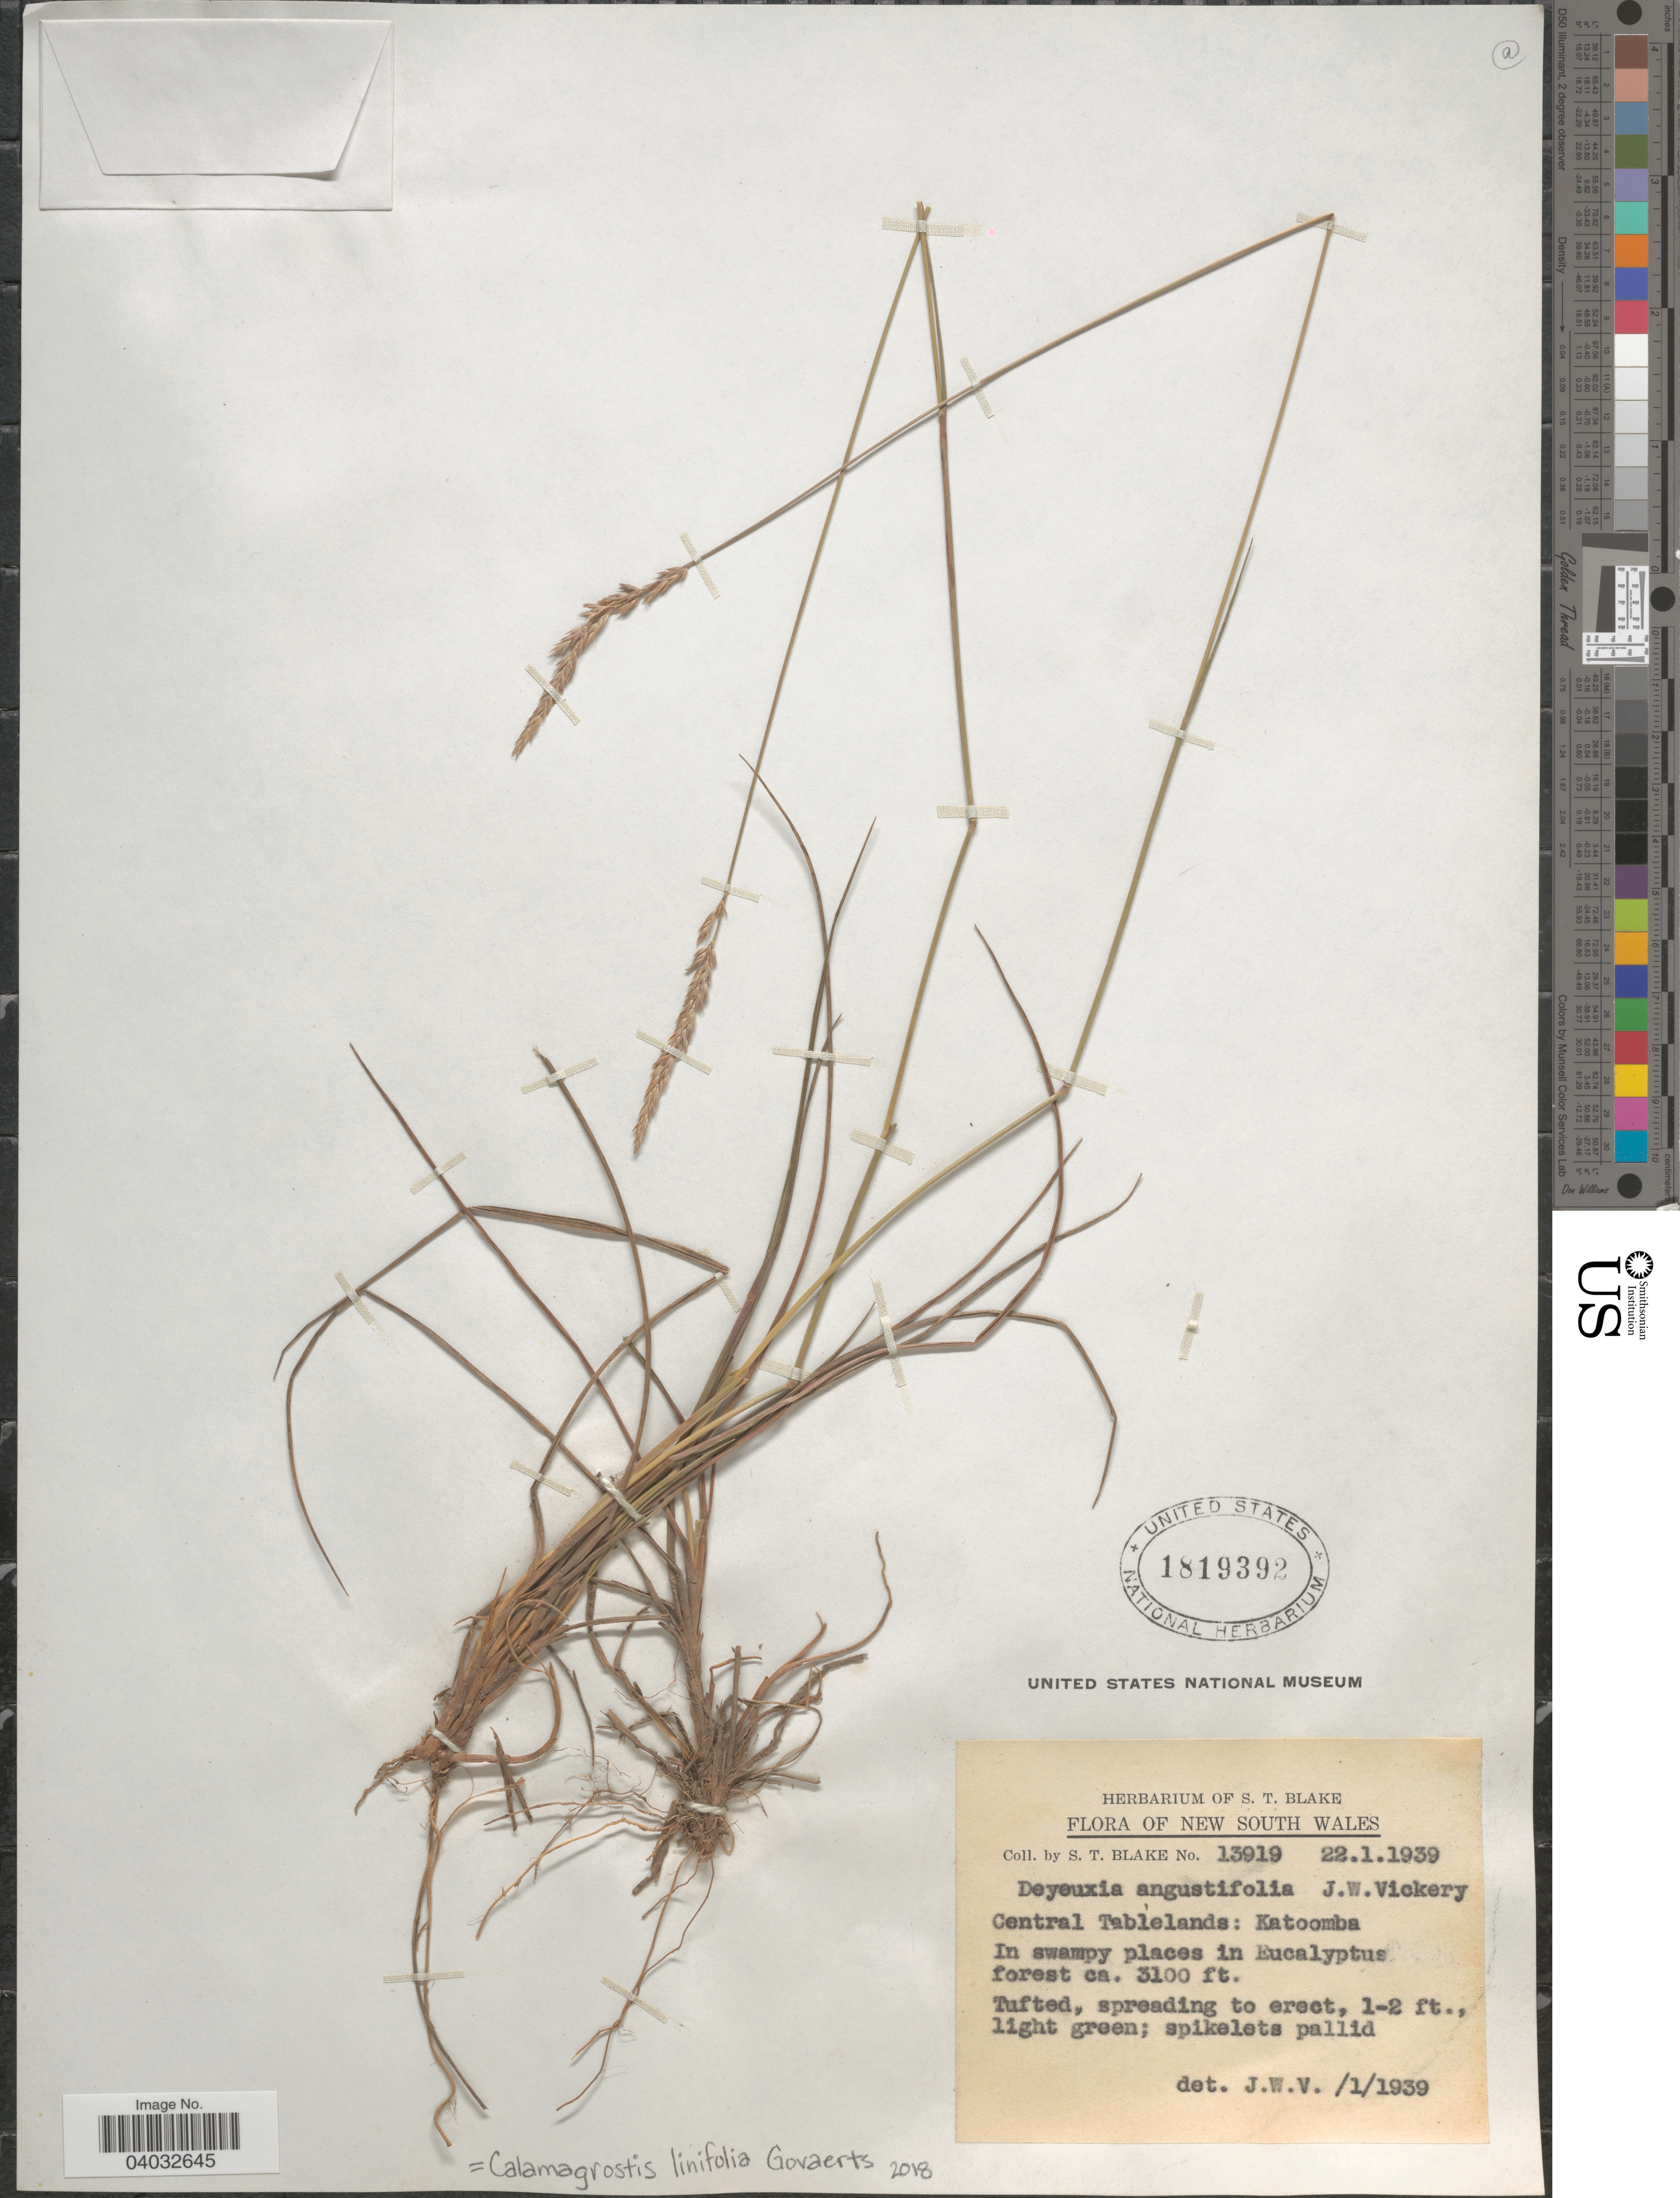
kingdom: Plantae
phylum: Tracheophyta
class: Liliopsida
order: Poales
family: Poaceae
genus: Calamagrostis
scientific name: Calamagrostis linifolia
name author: Govaerts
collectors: S. T. Blake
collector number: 13919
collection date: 1939-01-22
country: Australia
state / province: New South Wales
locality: Central Tablelands: Katoomba. In swampy places in Eucalyptus forest.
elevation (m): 945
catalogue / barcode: US 1819392